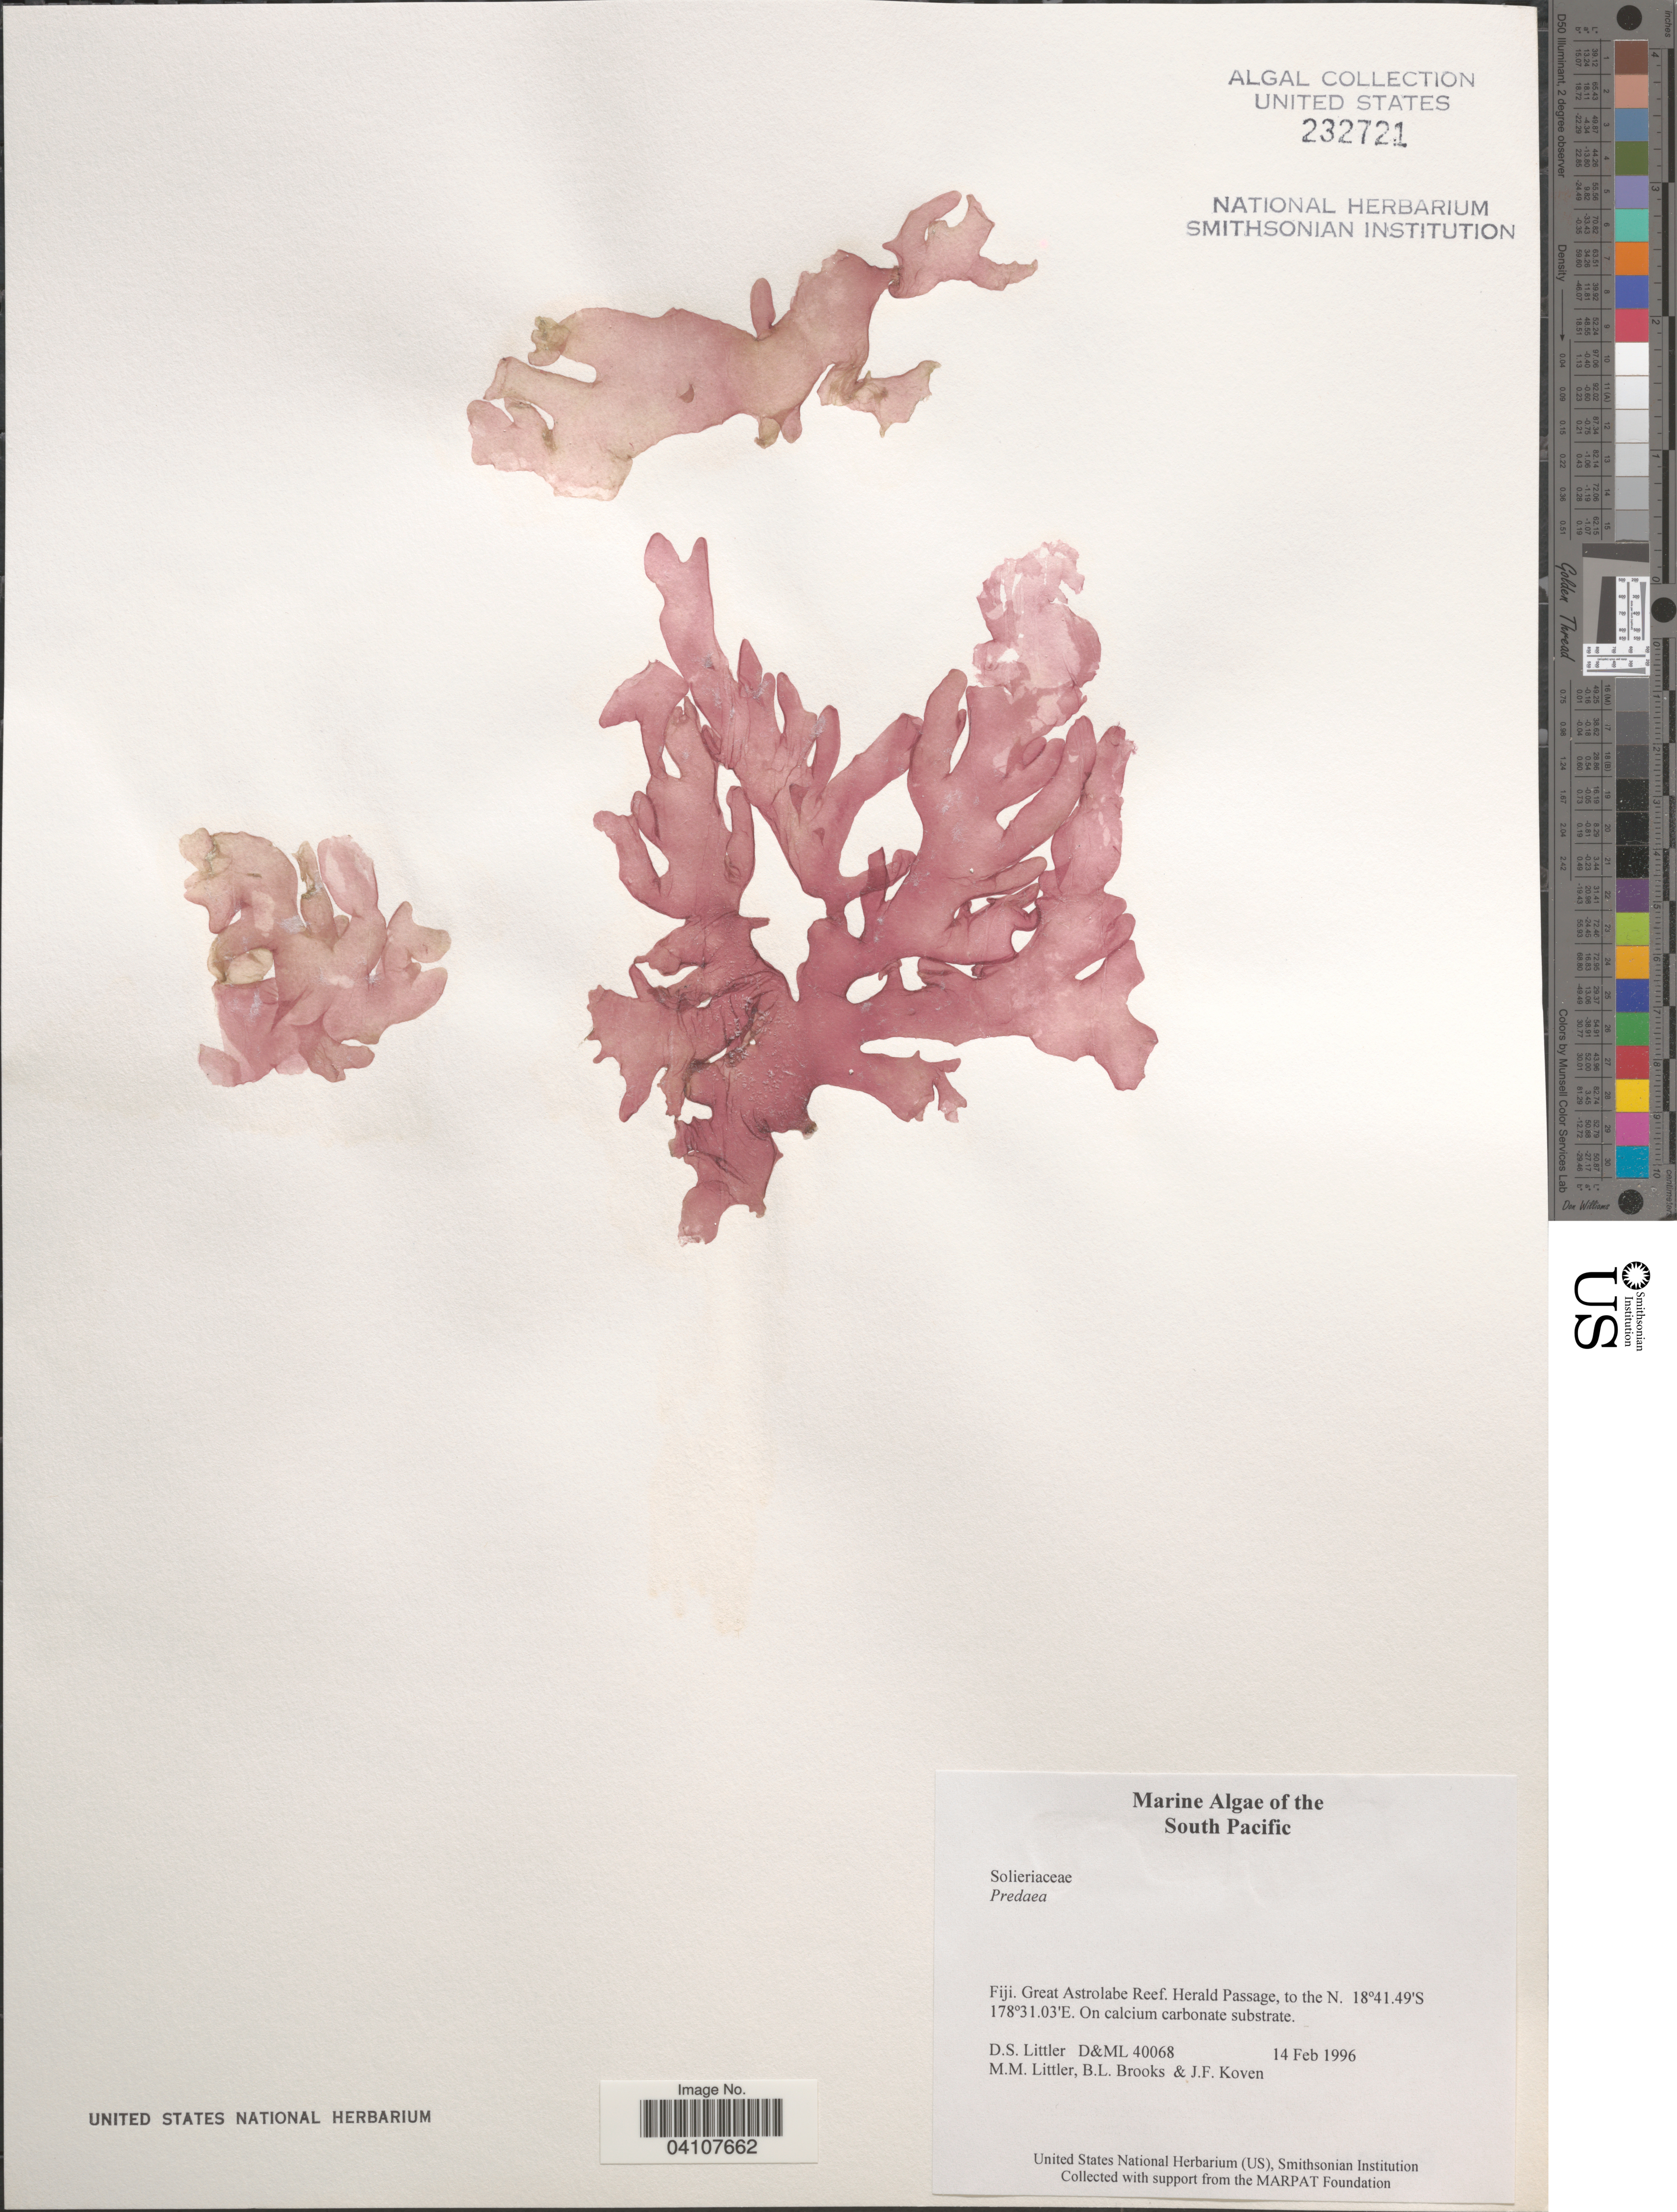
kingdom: Plantae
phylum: Rhodophyta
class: Florideophyceae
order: Nemastomatales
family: Nemastomataceae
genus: Predaea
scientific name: Predaea sp.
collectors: D. S. Littler, B. Brooks & J. Koven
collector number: D&ML40068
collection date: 1996-02-14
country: Fiji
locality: South Pacific. Great Astrolabe Reef. Herald Passage, to the N.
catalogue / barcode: US 232721